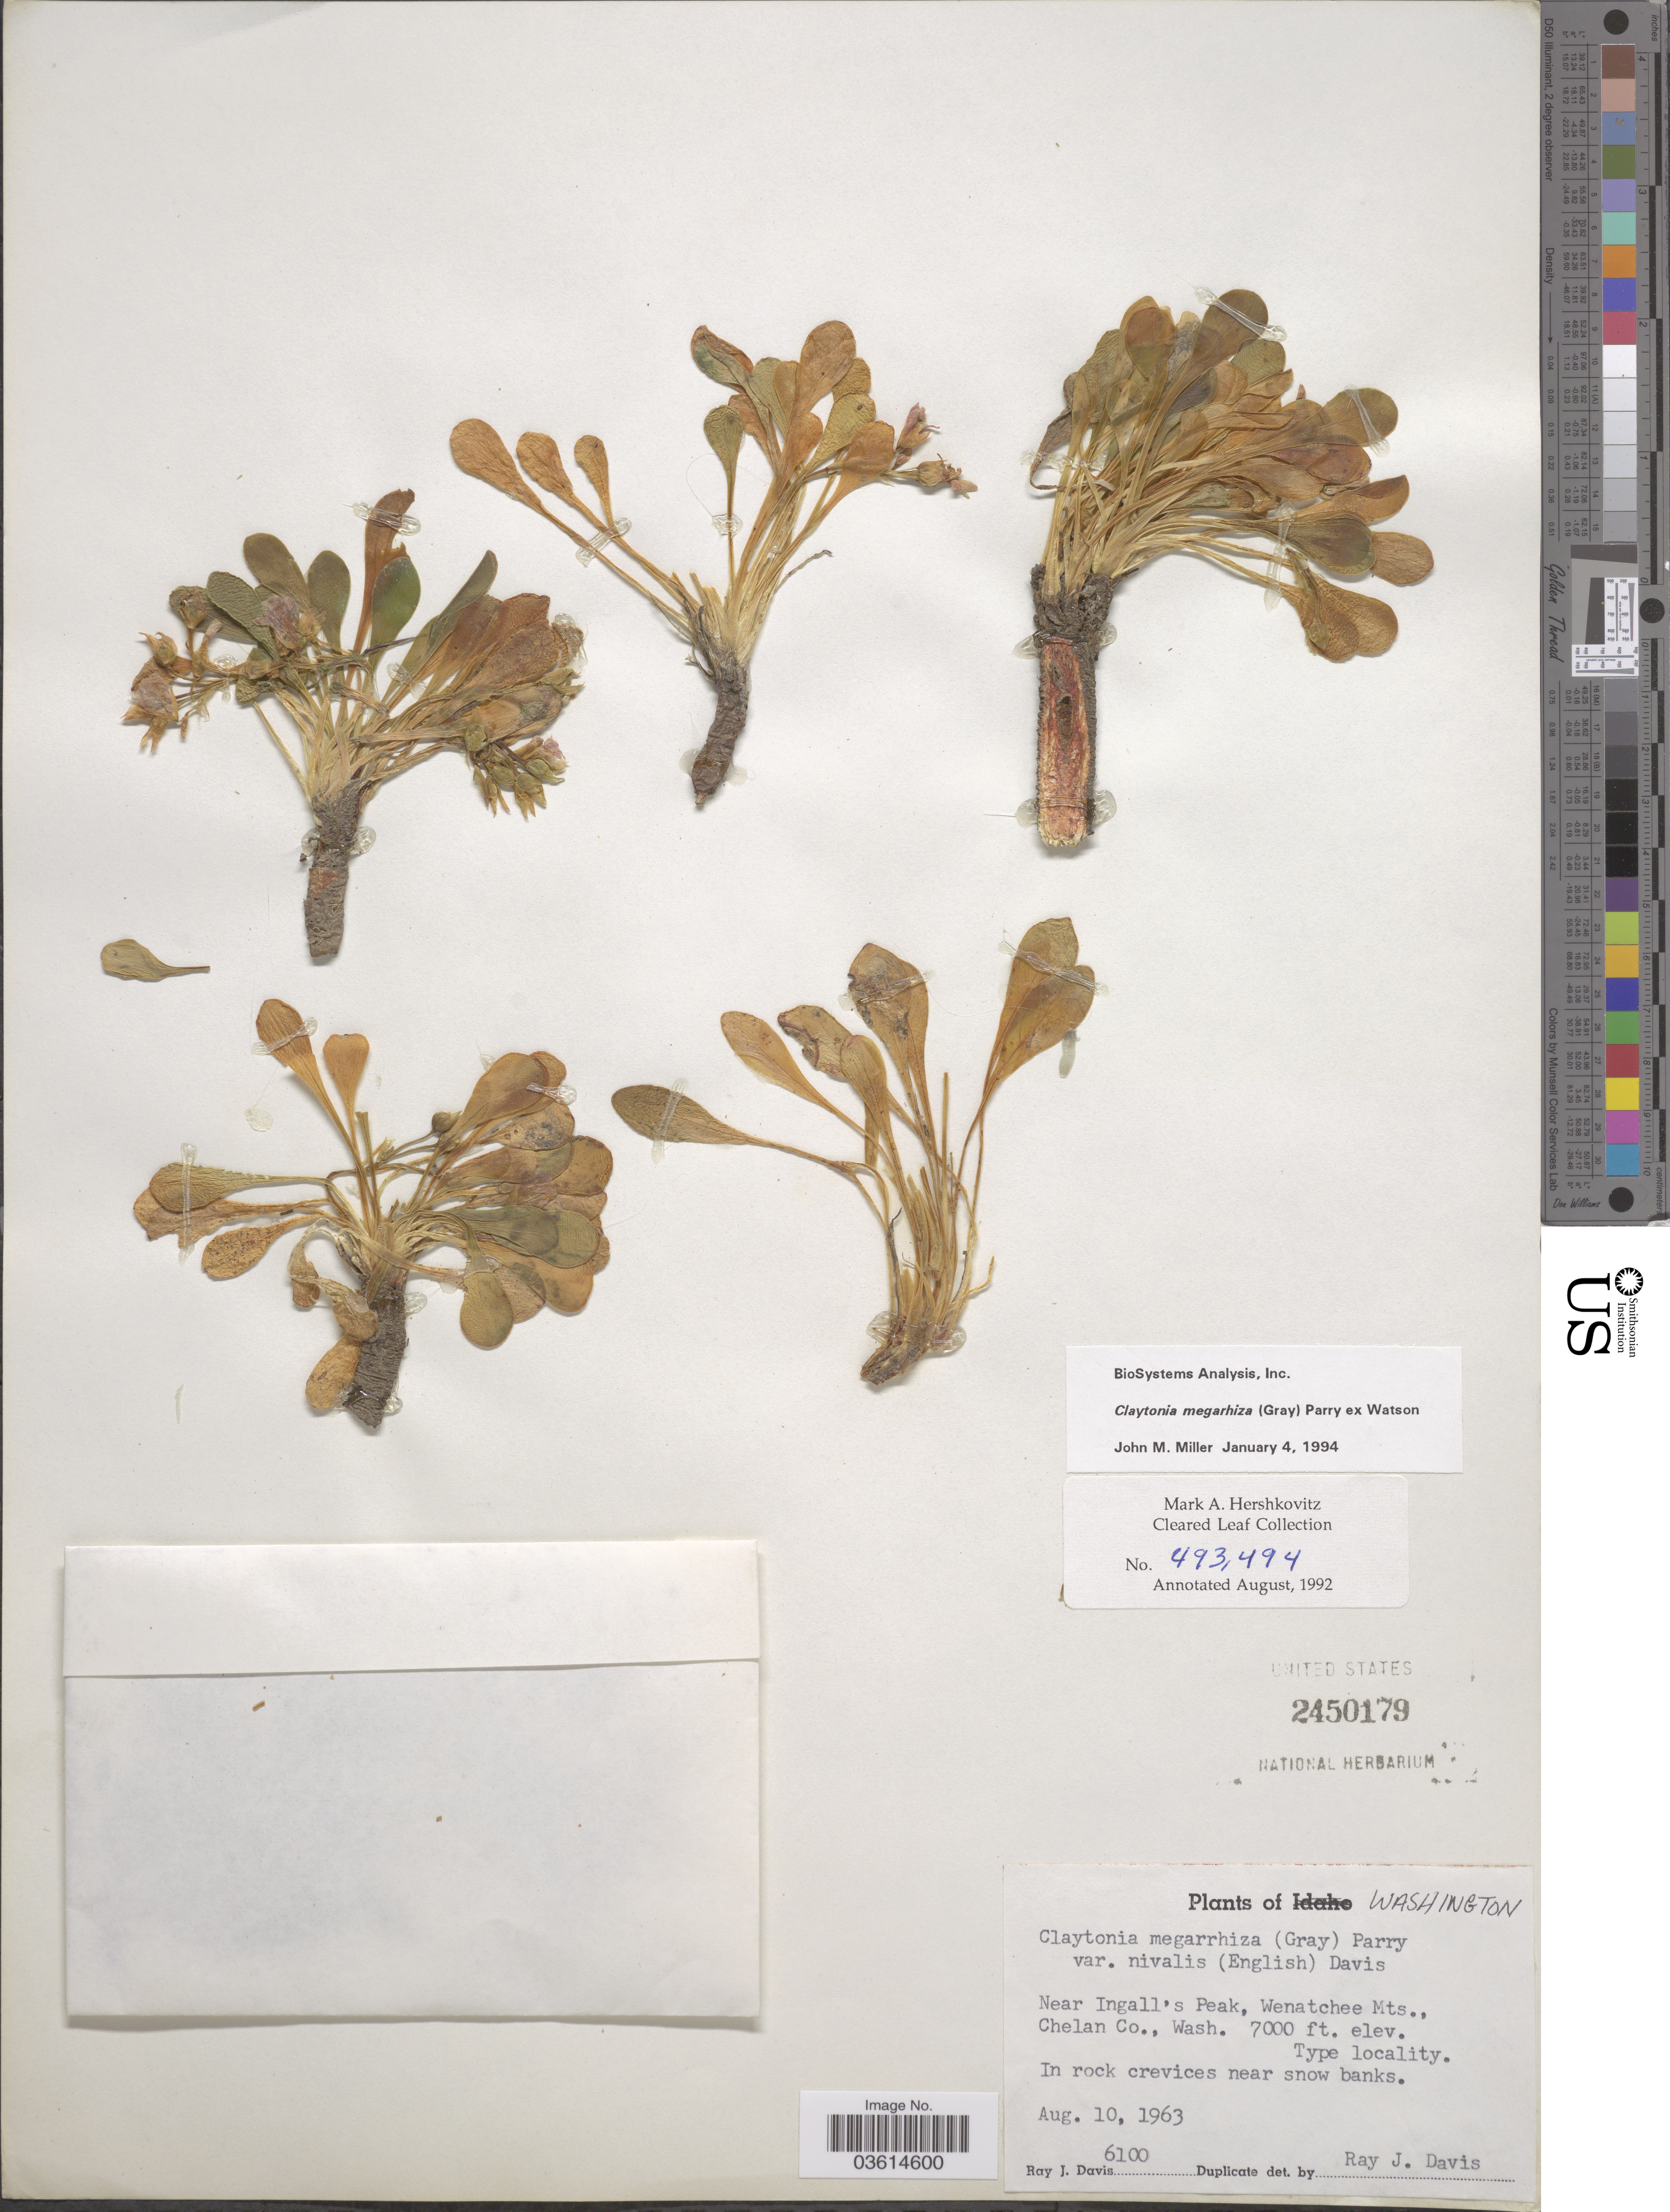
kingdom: Plantae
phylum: Tracheophyta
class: Magnoliopsida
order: Caryophyllales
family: Montiaceae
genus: Claytonia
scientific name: Claytonia megarhiza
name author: (A. Gray) Parry ex S. Watson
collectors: R. Davis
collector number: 6100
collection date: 1963-08-10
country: United States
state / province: Washington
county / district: Chelan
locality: Near Ingall's Peak, Wenatchee Mts., Chelan Co.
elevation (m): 2134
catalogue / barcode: US 2450179